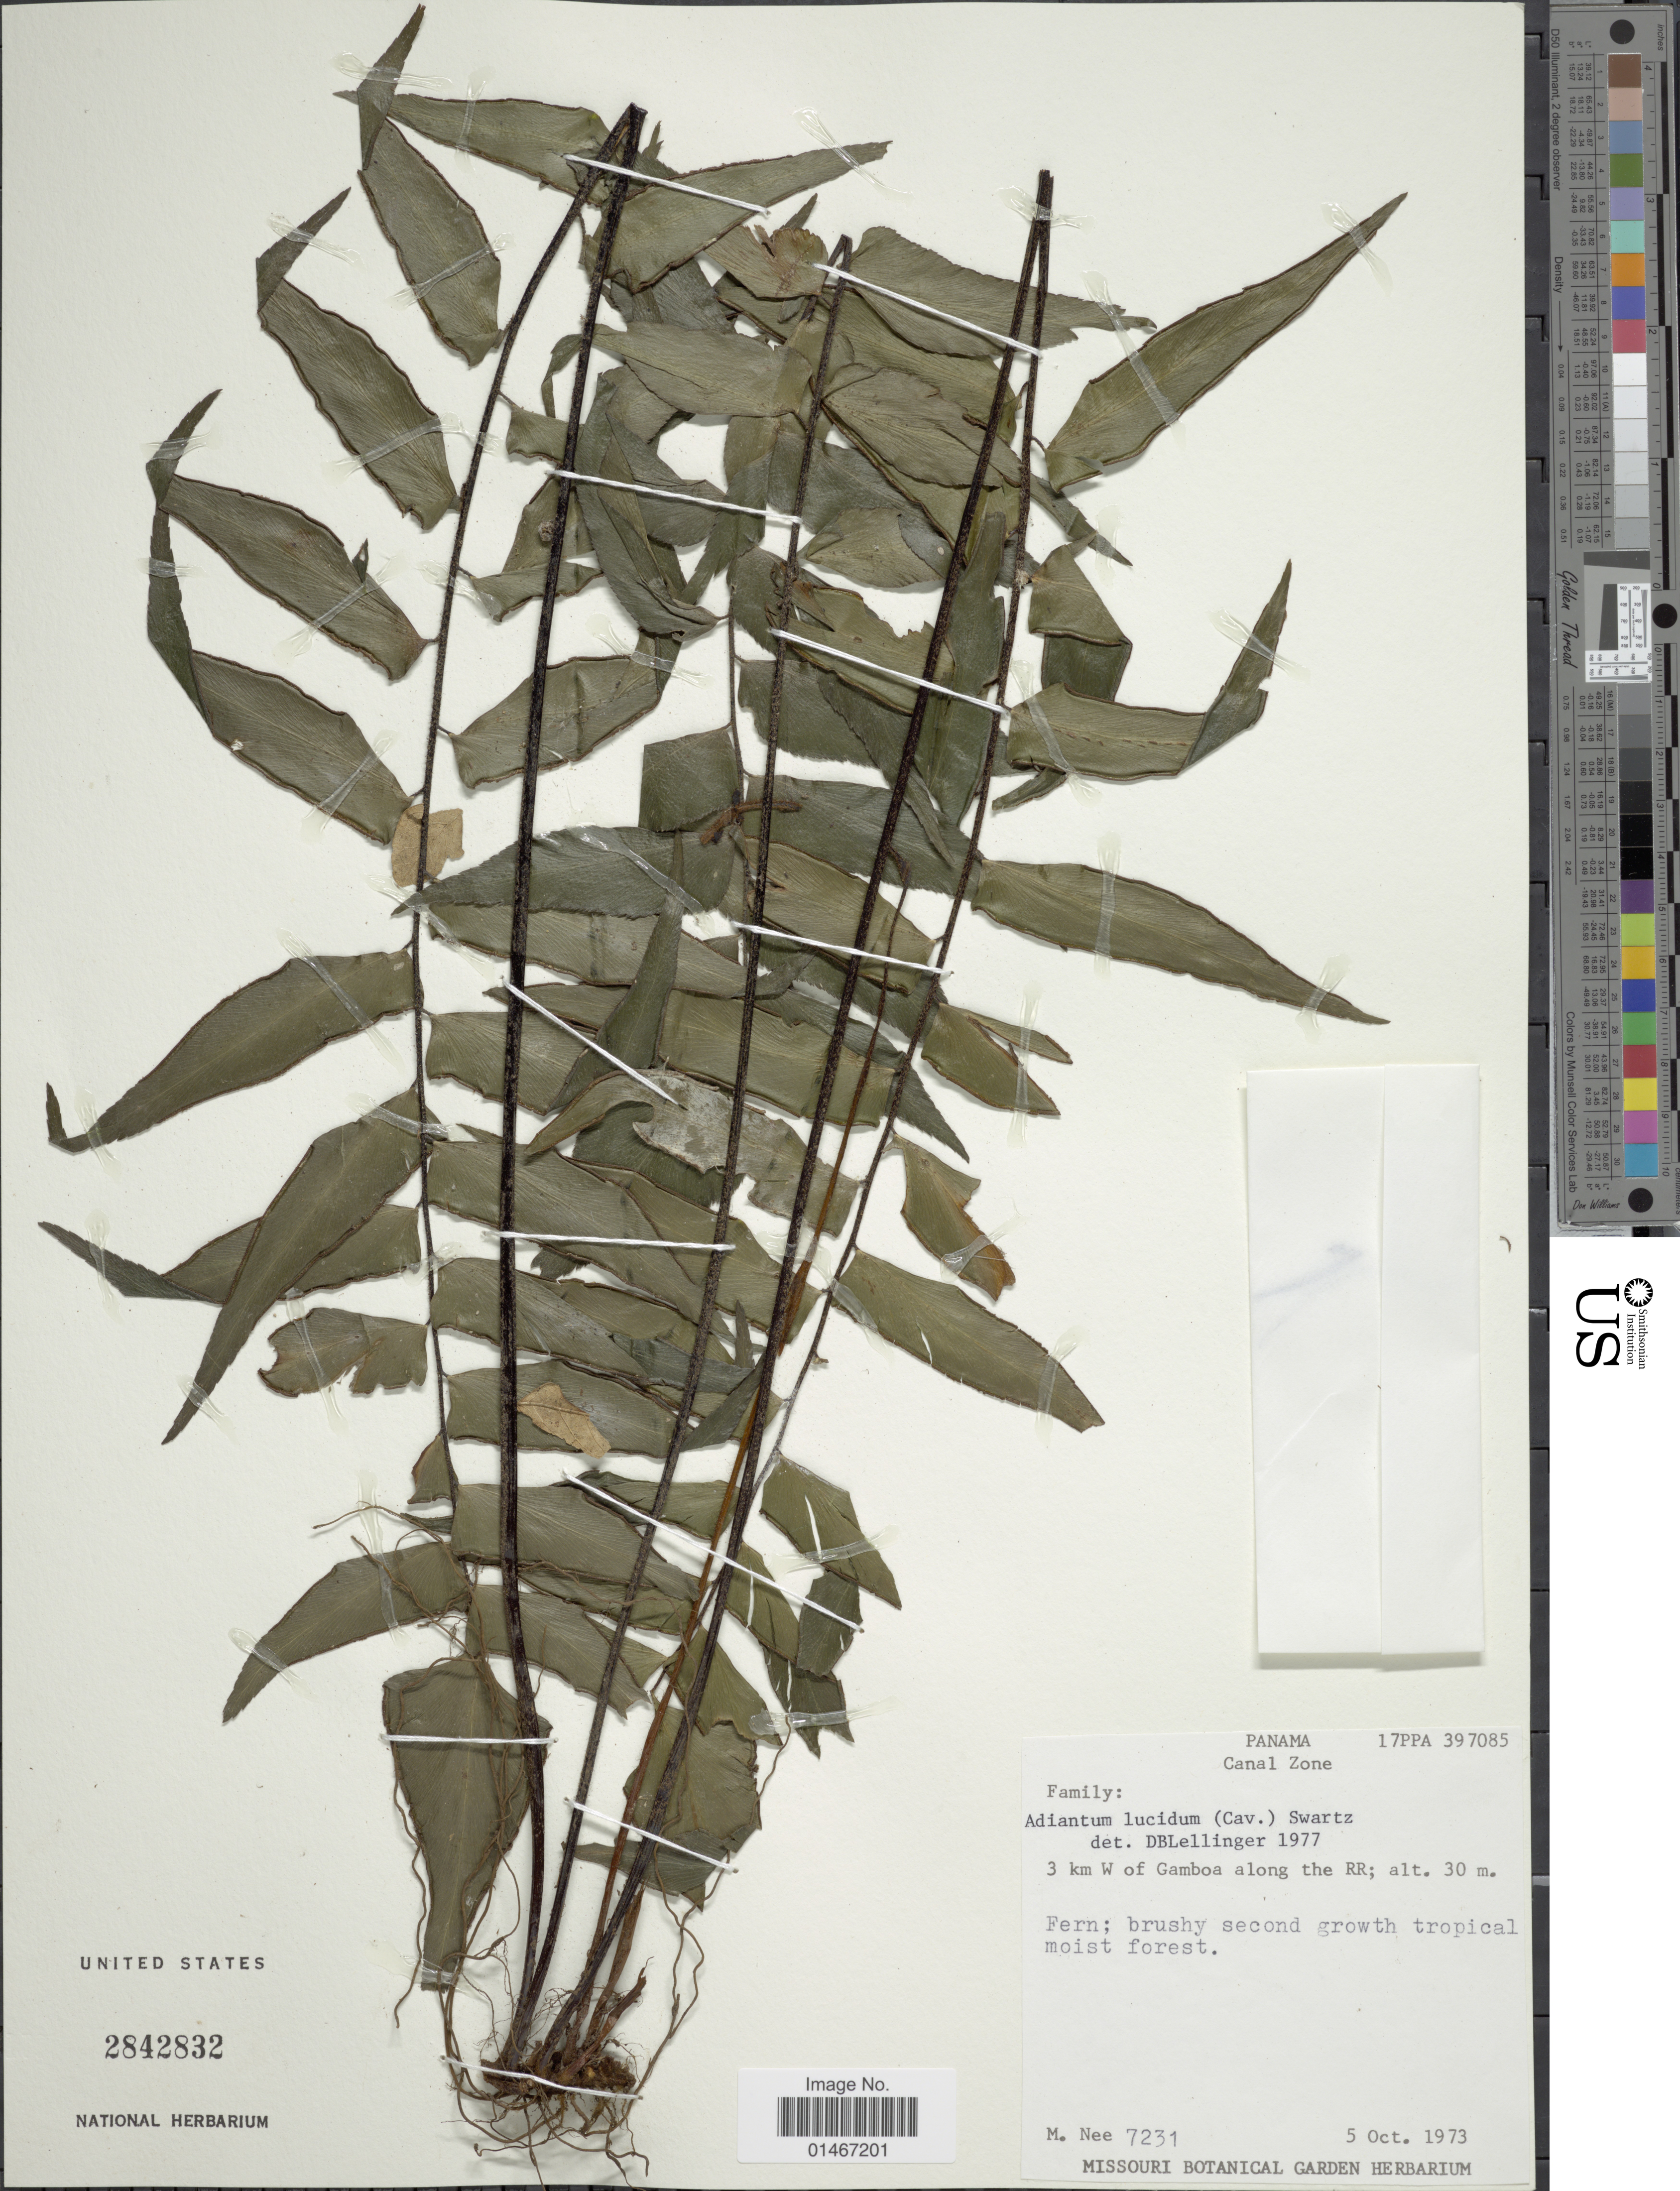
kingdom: Plantae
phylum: Tracheophyta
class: Polypodiopsida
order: Polypodiales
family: Pteridaceae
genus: Adiantum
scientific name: Adiantum lucidum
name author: (Cav.) Sw.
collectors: M. Nee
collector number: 7231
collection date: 1973-10-05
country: Panama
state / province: Colón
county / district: Canal Zone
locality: Canal Zone. 3 km W of Gamboa along the RR.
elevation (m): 30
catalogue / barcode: US 2842832